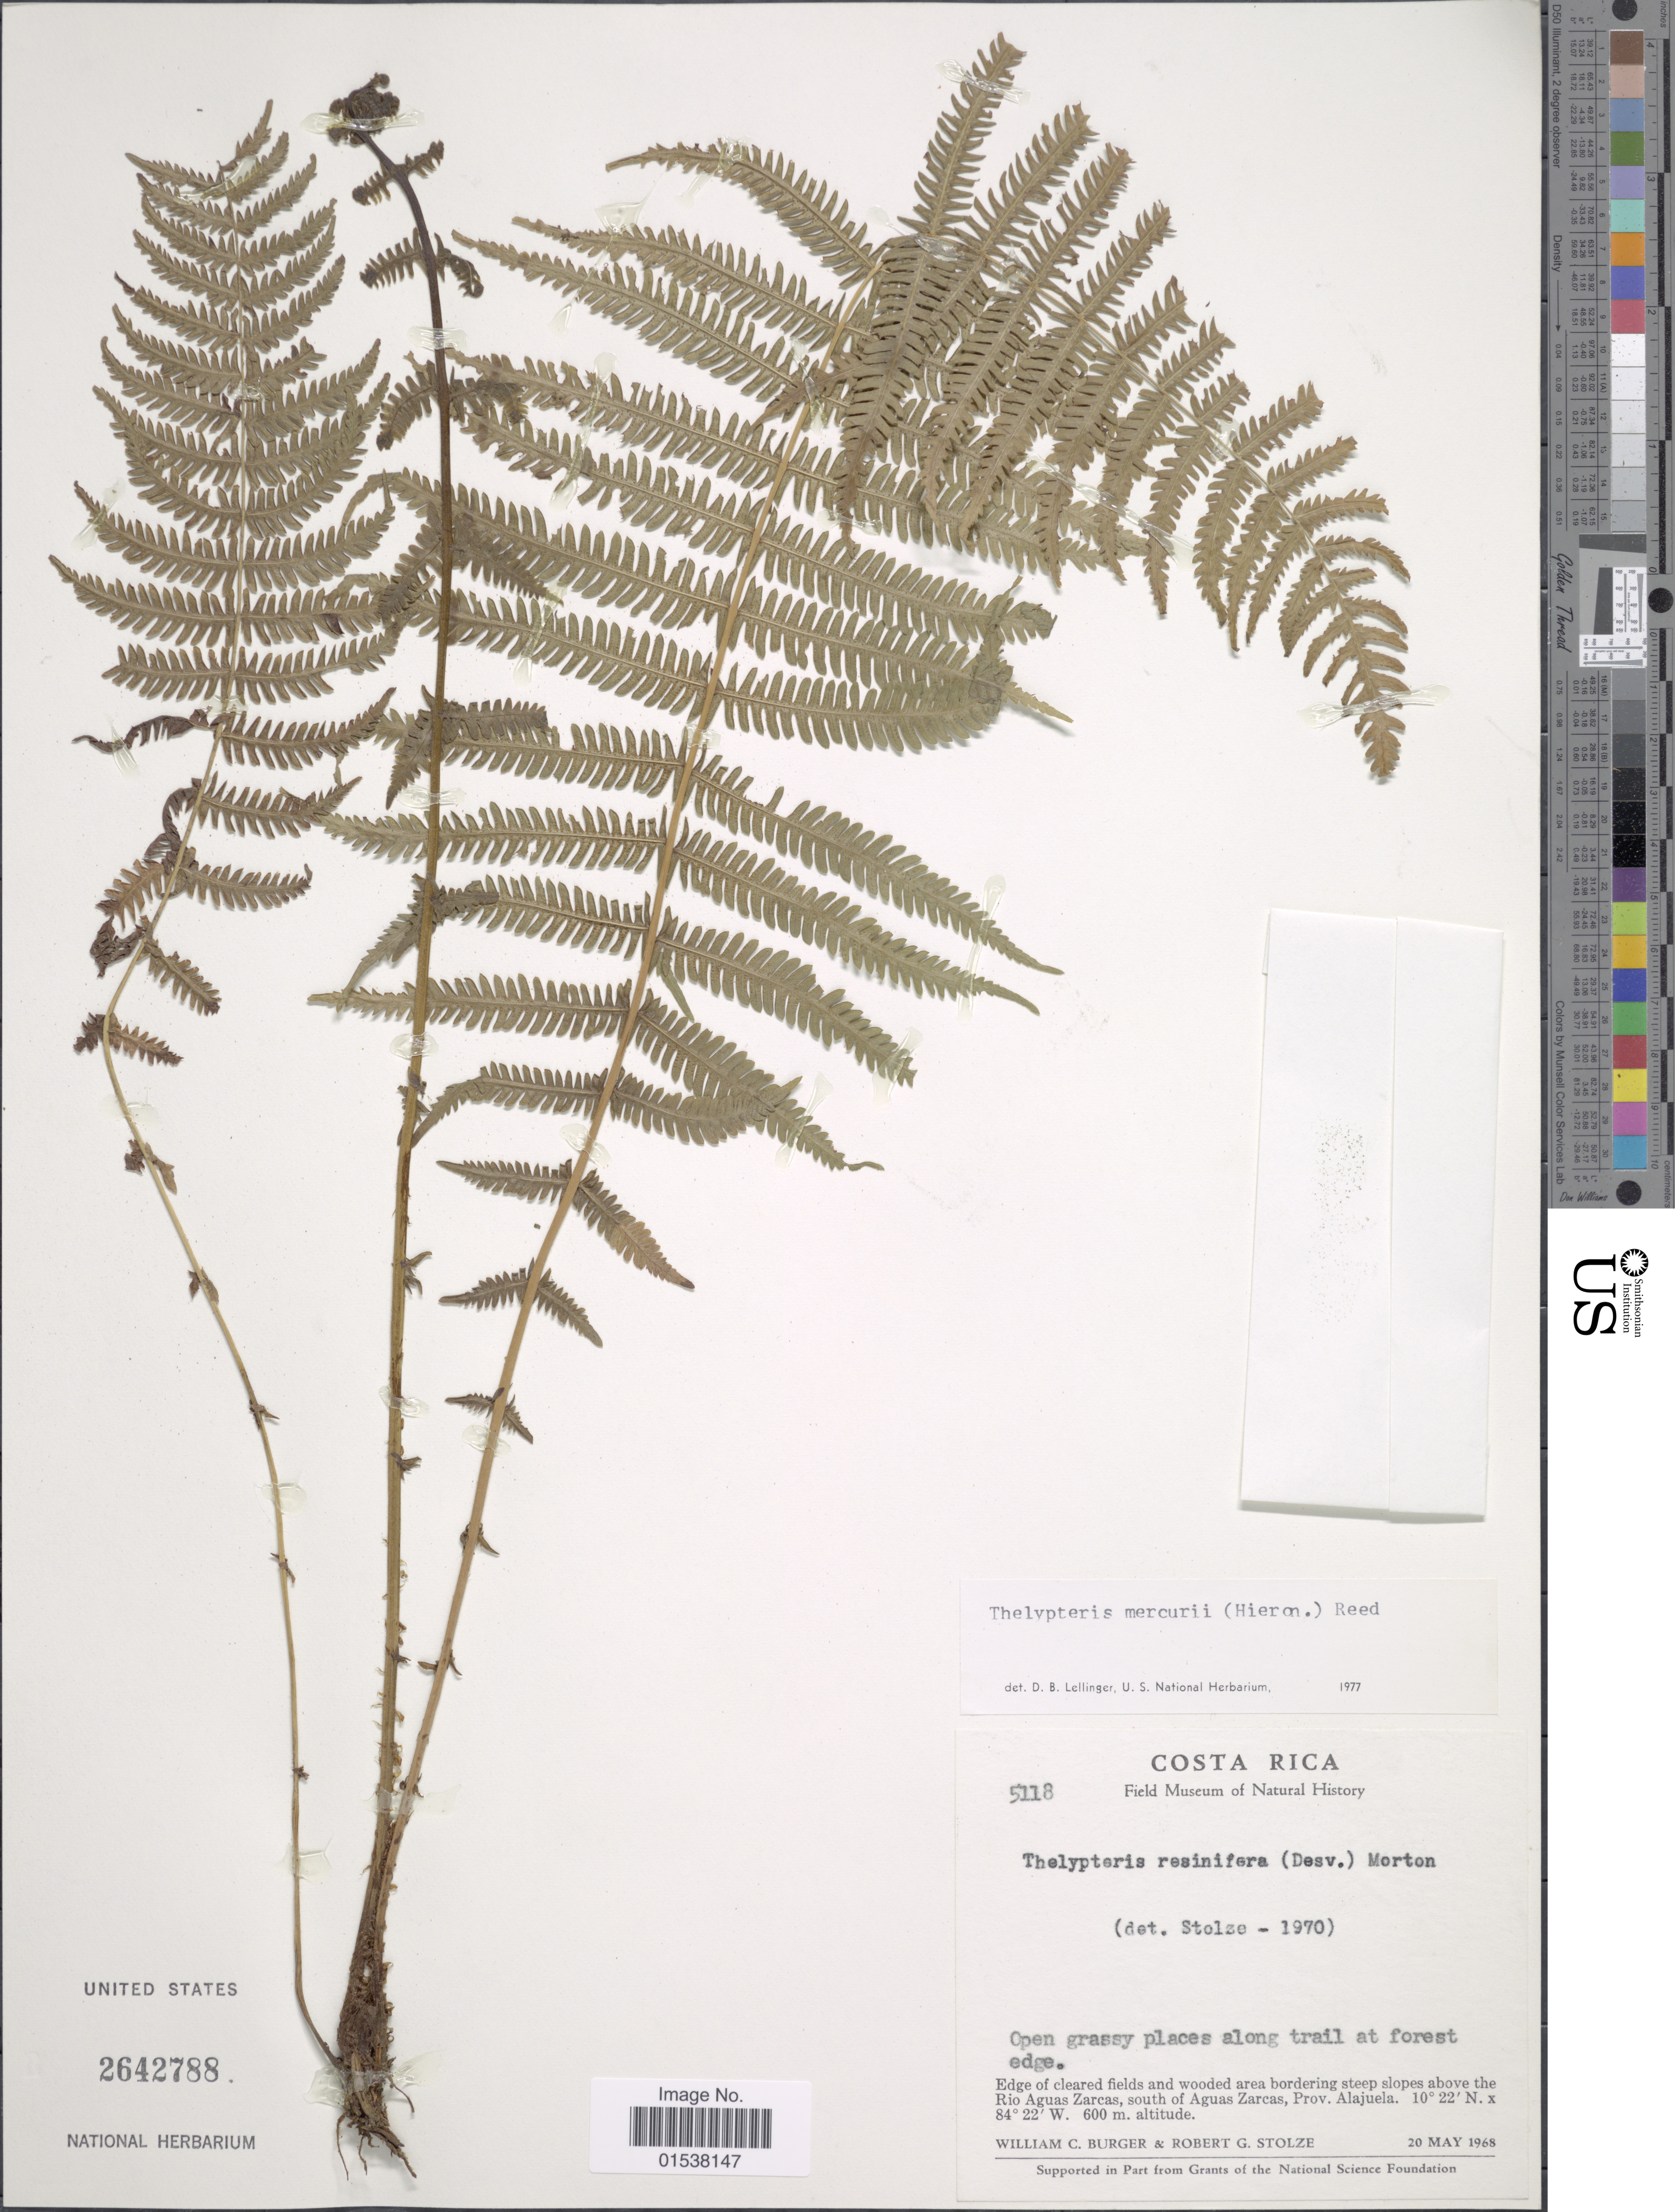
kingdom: Plantae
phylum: Tracheophyta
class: Polypodiopsida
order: Polypodiales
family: Thelypteridaceae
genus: Amauropelta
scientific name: Amauropelta balbisii (Spreng.) comb. nov., ined. 2015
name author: (Spreng.)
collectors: W. Burger & R. G. Stolze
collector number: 5118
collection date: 1968-05-20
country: Costa Rica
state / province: Alajuela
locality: Edge of cleared fields and wooded area bordering steep slopes above the Rio Aguas Zarcas, south of Aguas Zarcas, Prov. Alajuela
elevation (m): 600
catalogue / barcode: US 2642788